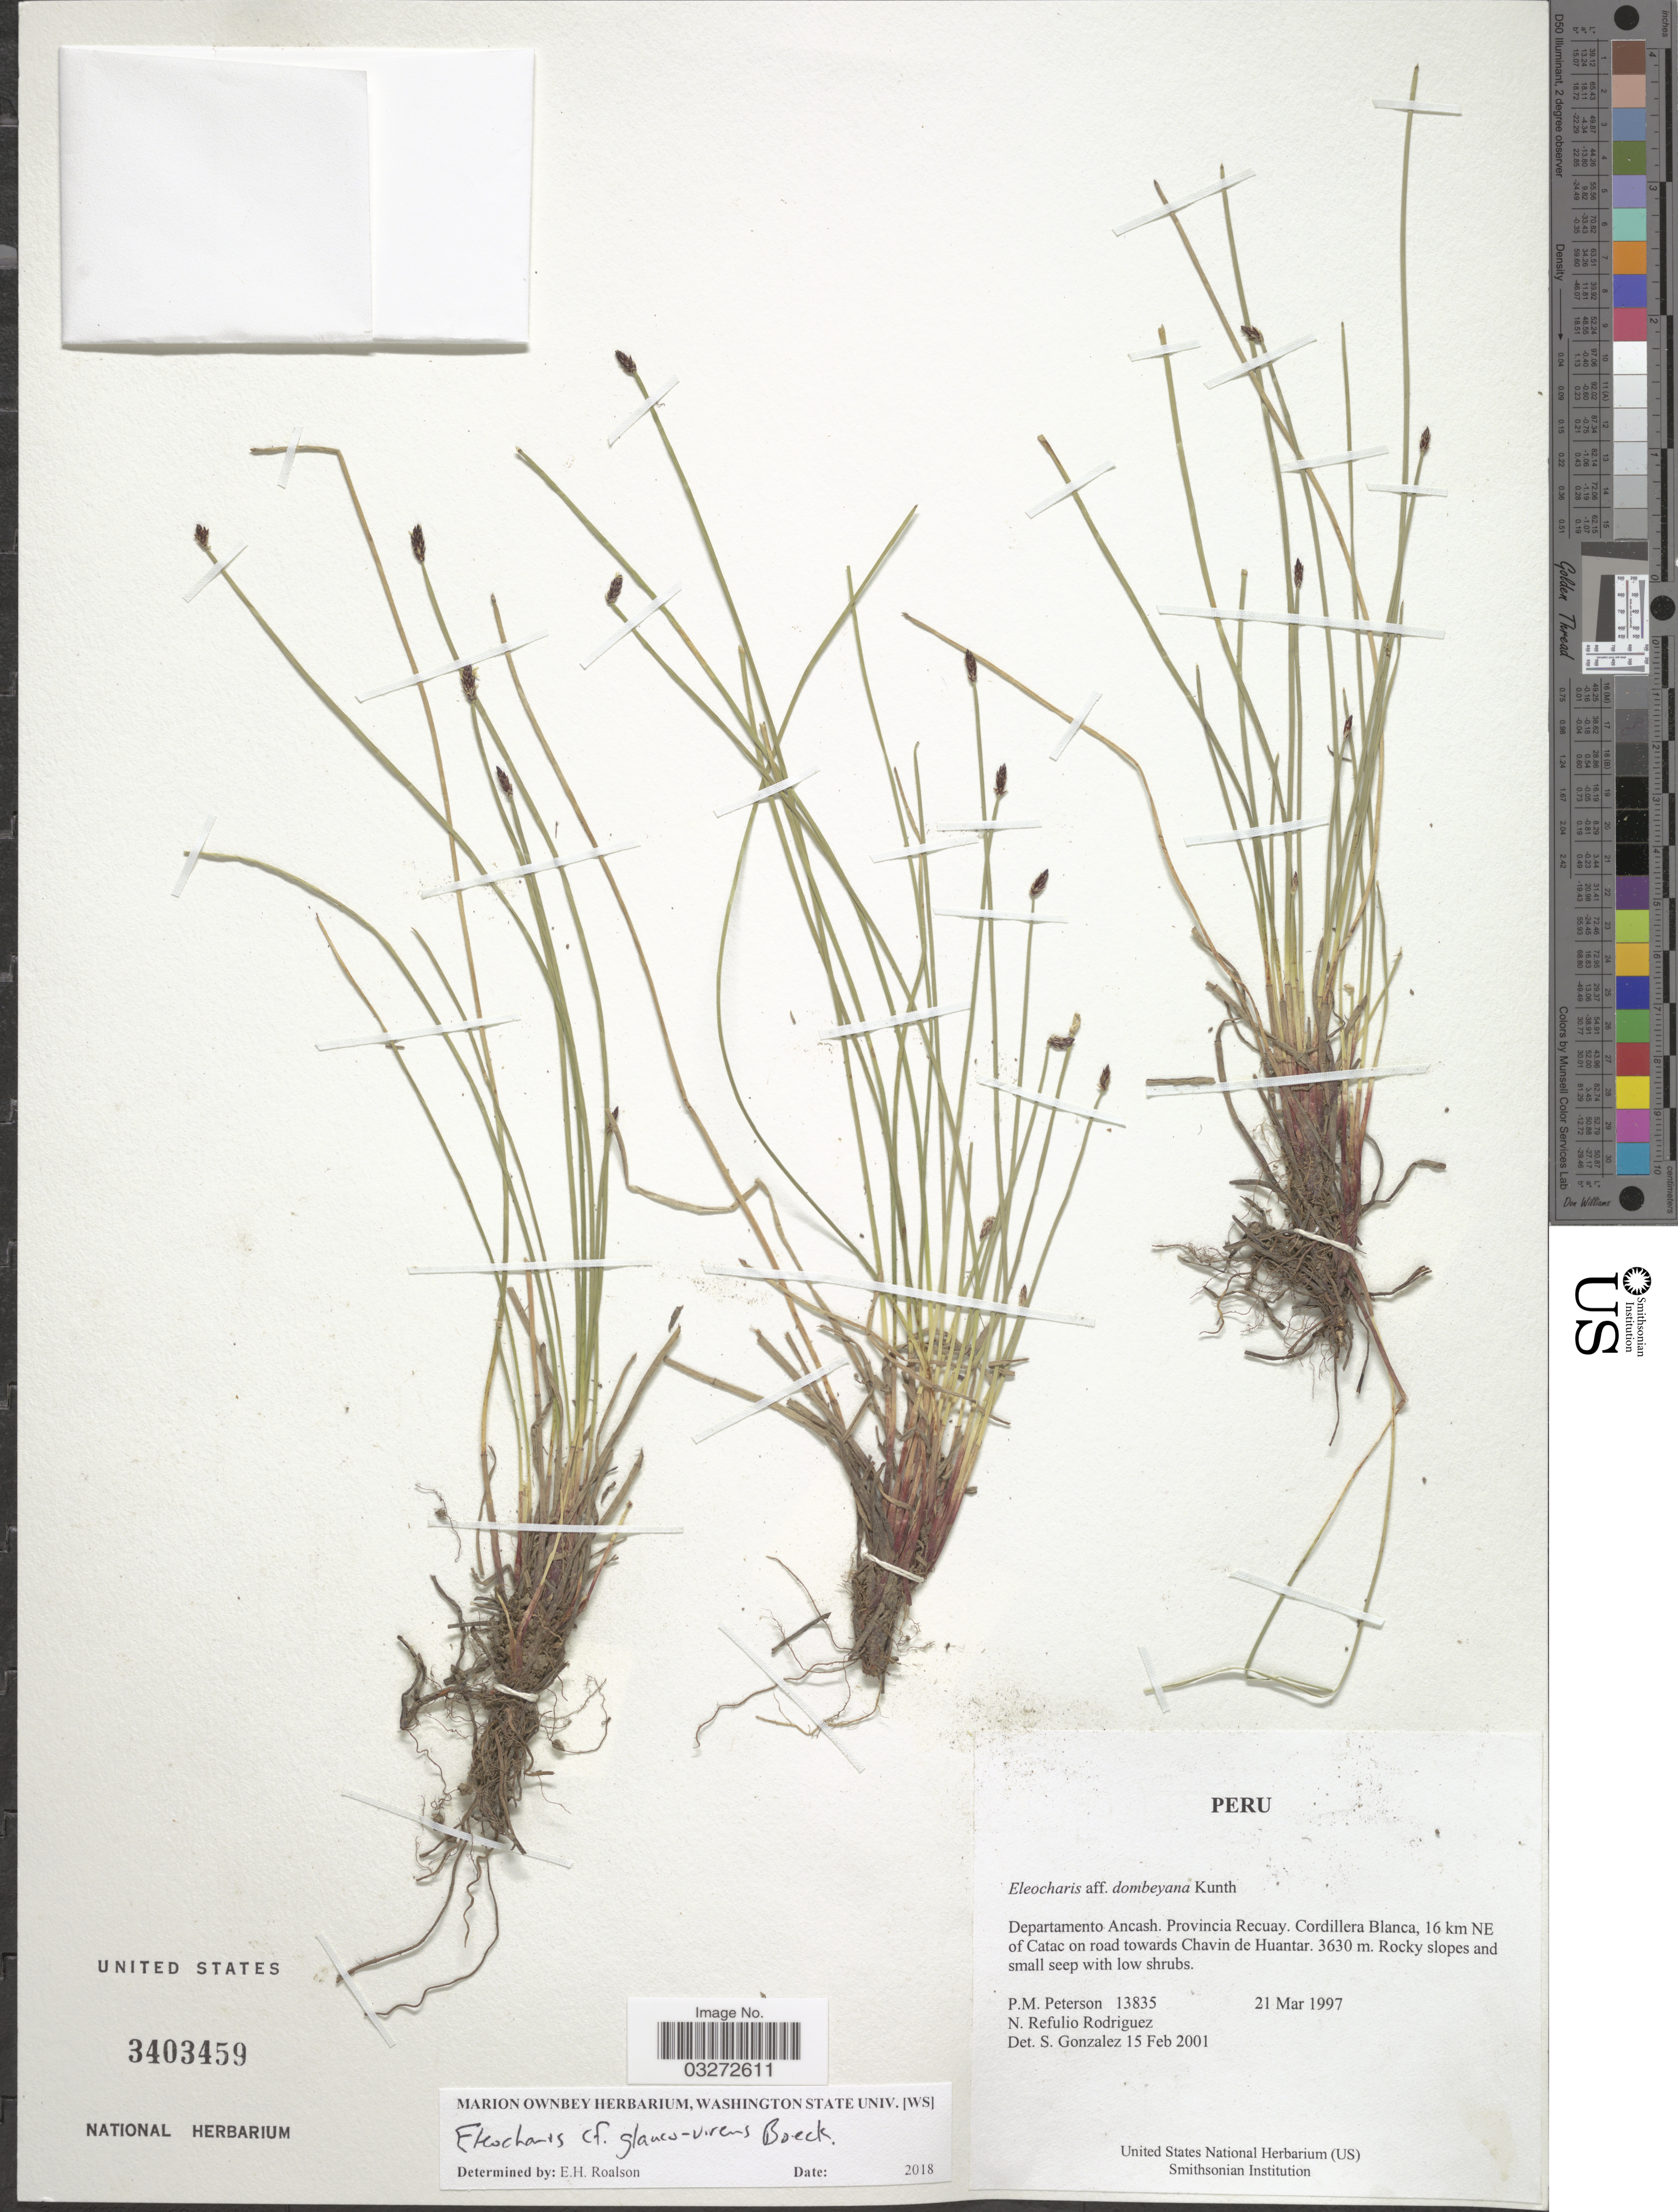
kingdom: Plantae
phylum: Tracheophyta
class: Liliopsida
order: Poales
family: Cyperaceae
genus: Eleocharis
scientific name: Eleocharis glaucovirens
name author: Boeckeler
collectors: P. M. Peterson & N. Refulio-Rodríguez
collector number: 13835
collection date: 1997-03-21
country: Peru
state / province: Ancash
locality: Departamento Ancash. Provincia Recuay. Cordillera Blanca, 16 km NE of Catac on road towards Chavin de Huantar.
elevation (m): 3630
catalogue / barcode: US 3403459